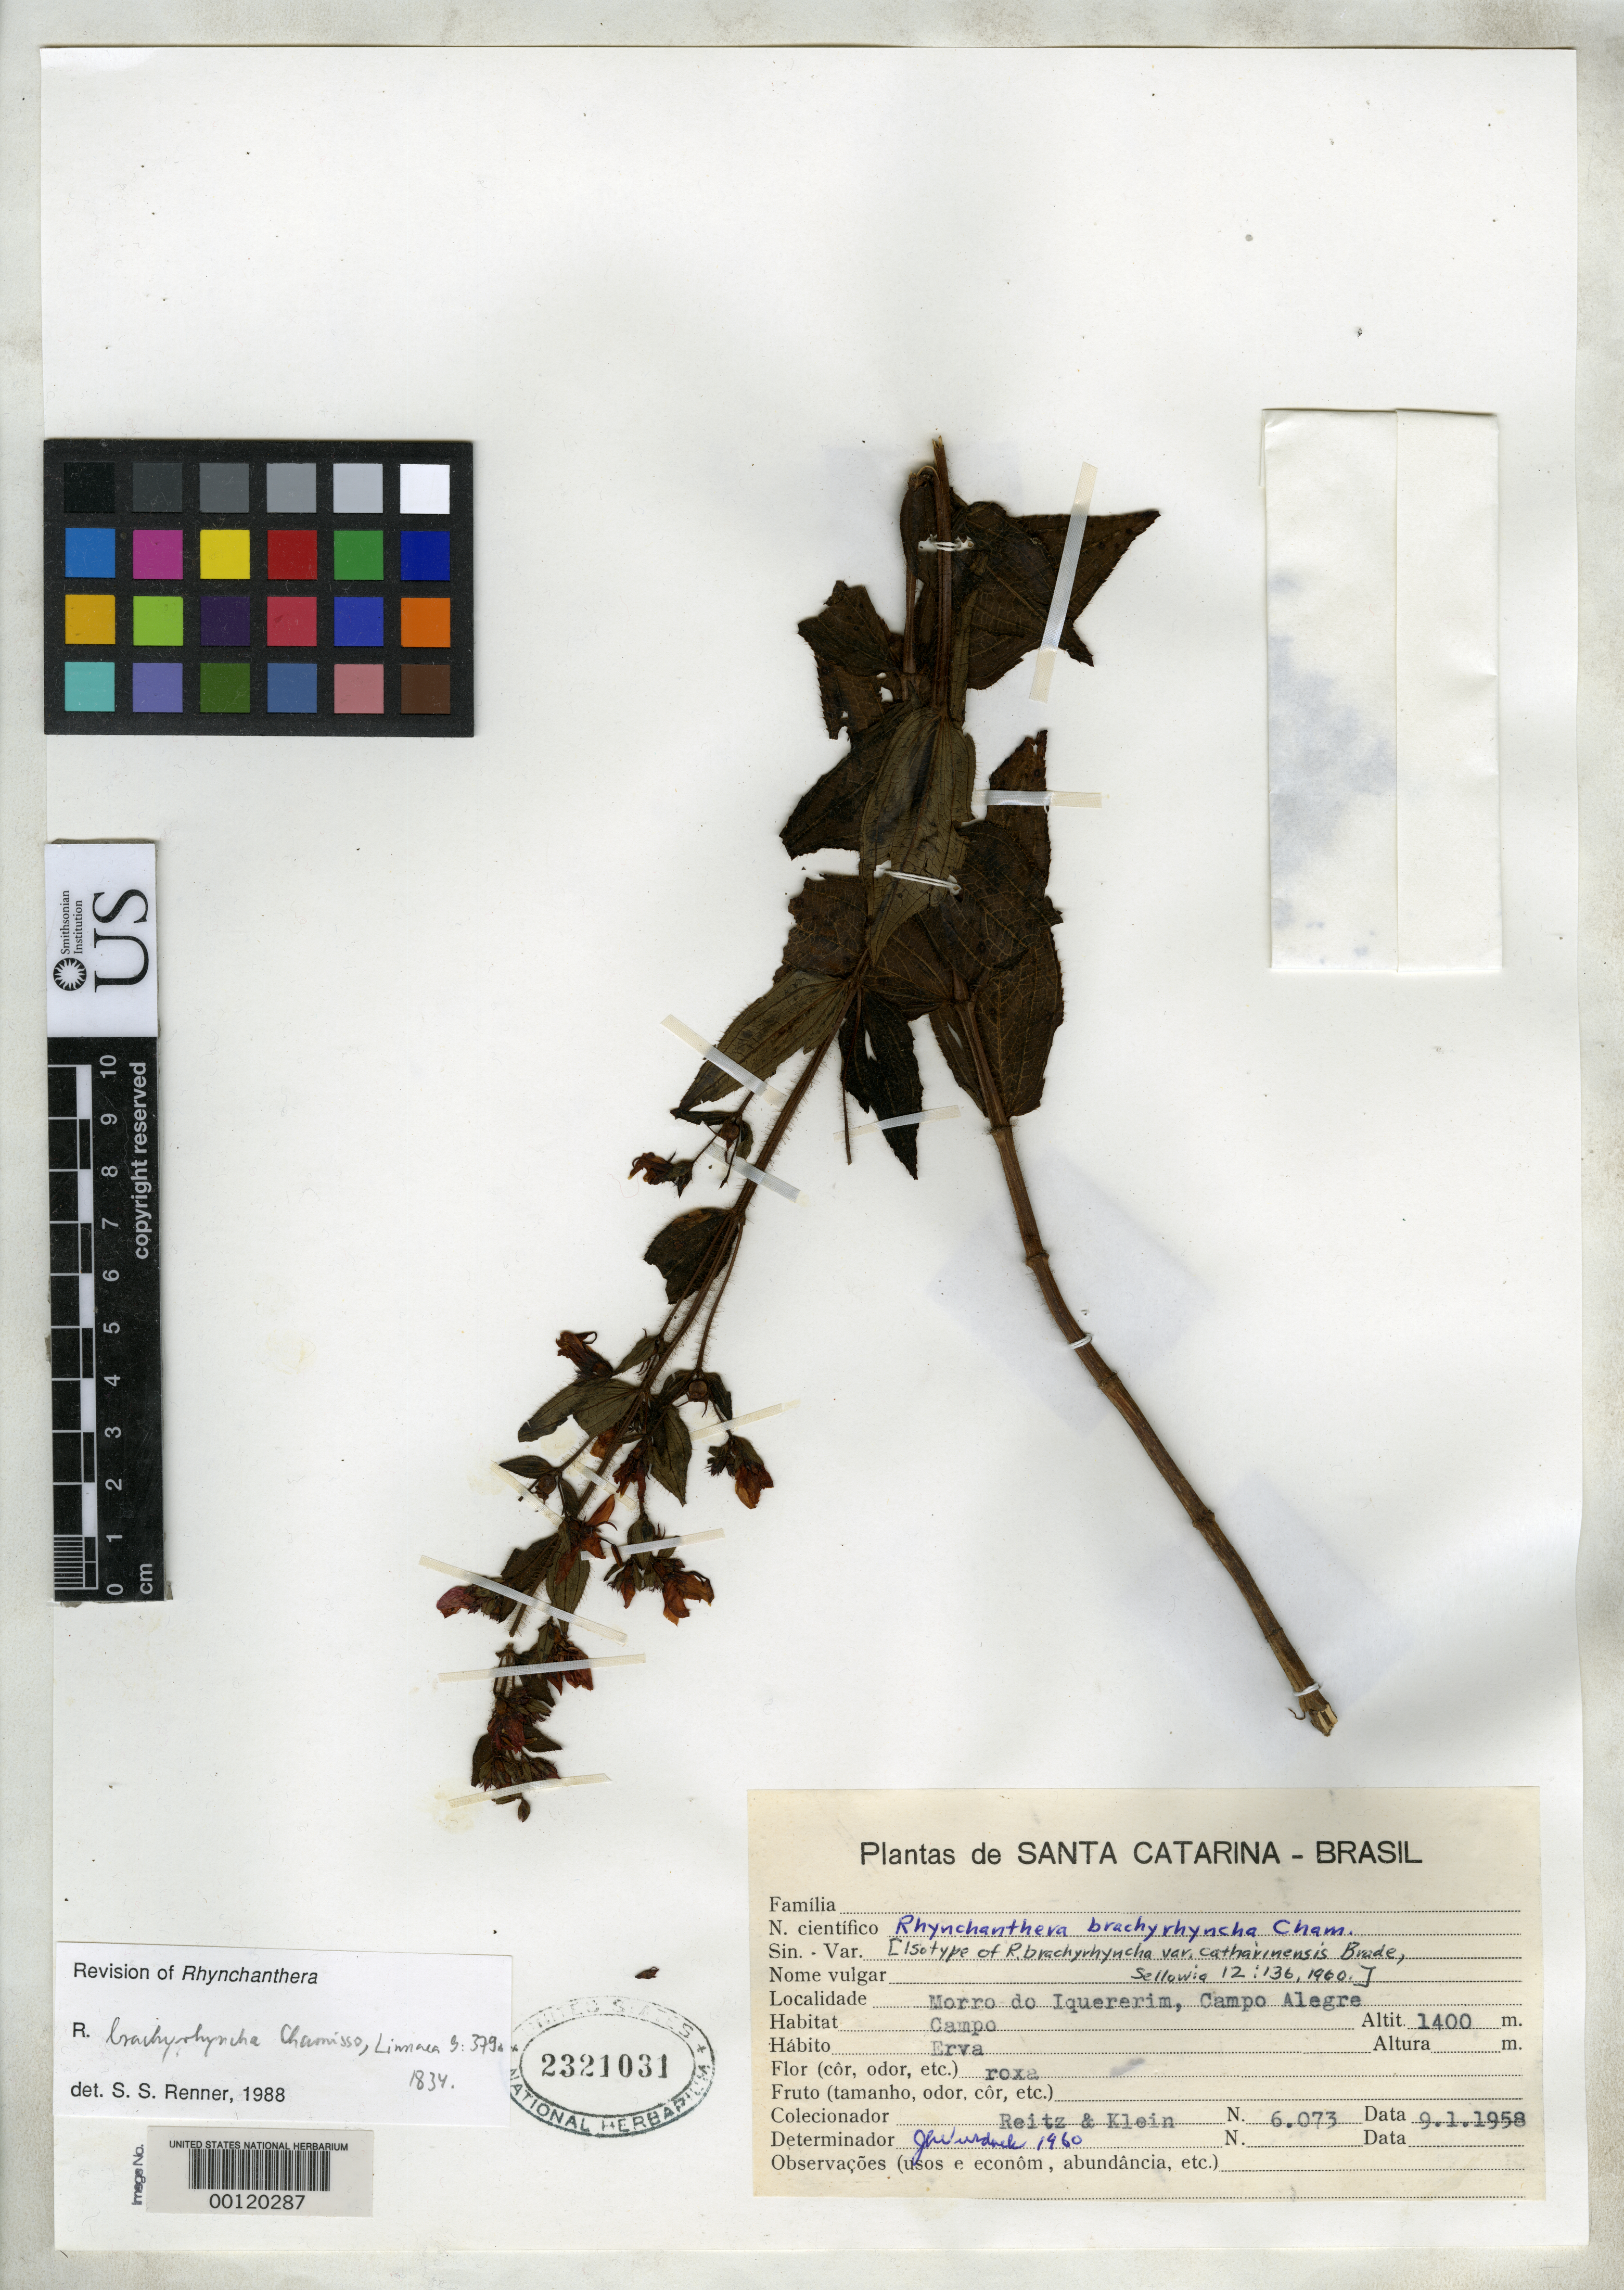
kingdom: Plantae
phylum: Tracheophyta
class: Magnoliopsida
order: Myrtales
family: Melastomataceae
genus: Rhynchanthera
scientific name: Rhynchanthera brachyrhyncha var. catharinensis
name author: Brade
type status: Isotype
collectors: R. Reitz & R. M. Klein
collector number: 6073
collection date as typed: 1958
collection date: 1958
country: Brazil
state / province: Santa Catarina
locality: Camp Alegre, Morro do Iquererim.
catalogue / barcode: US 2321031